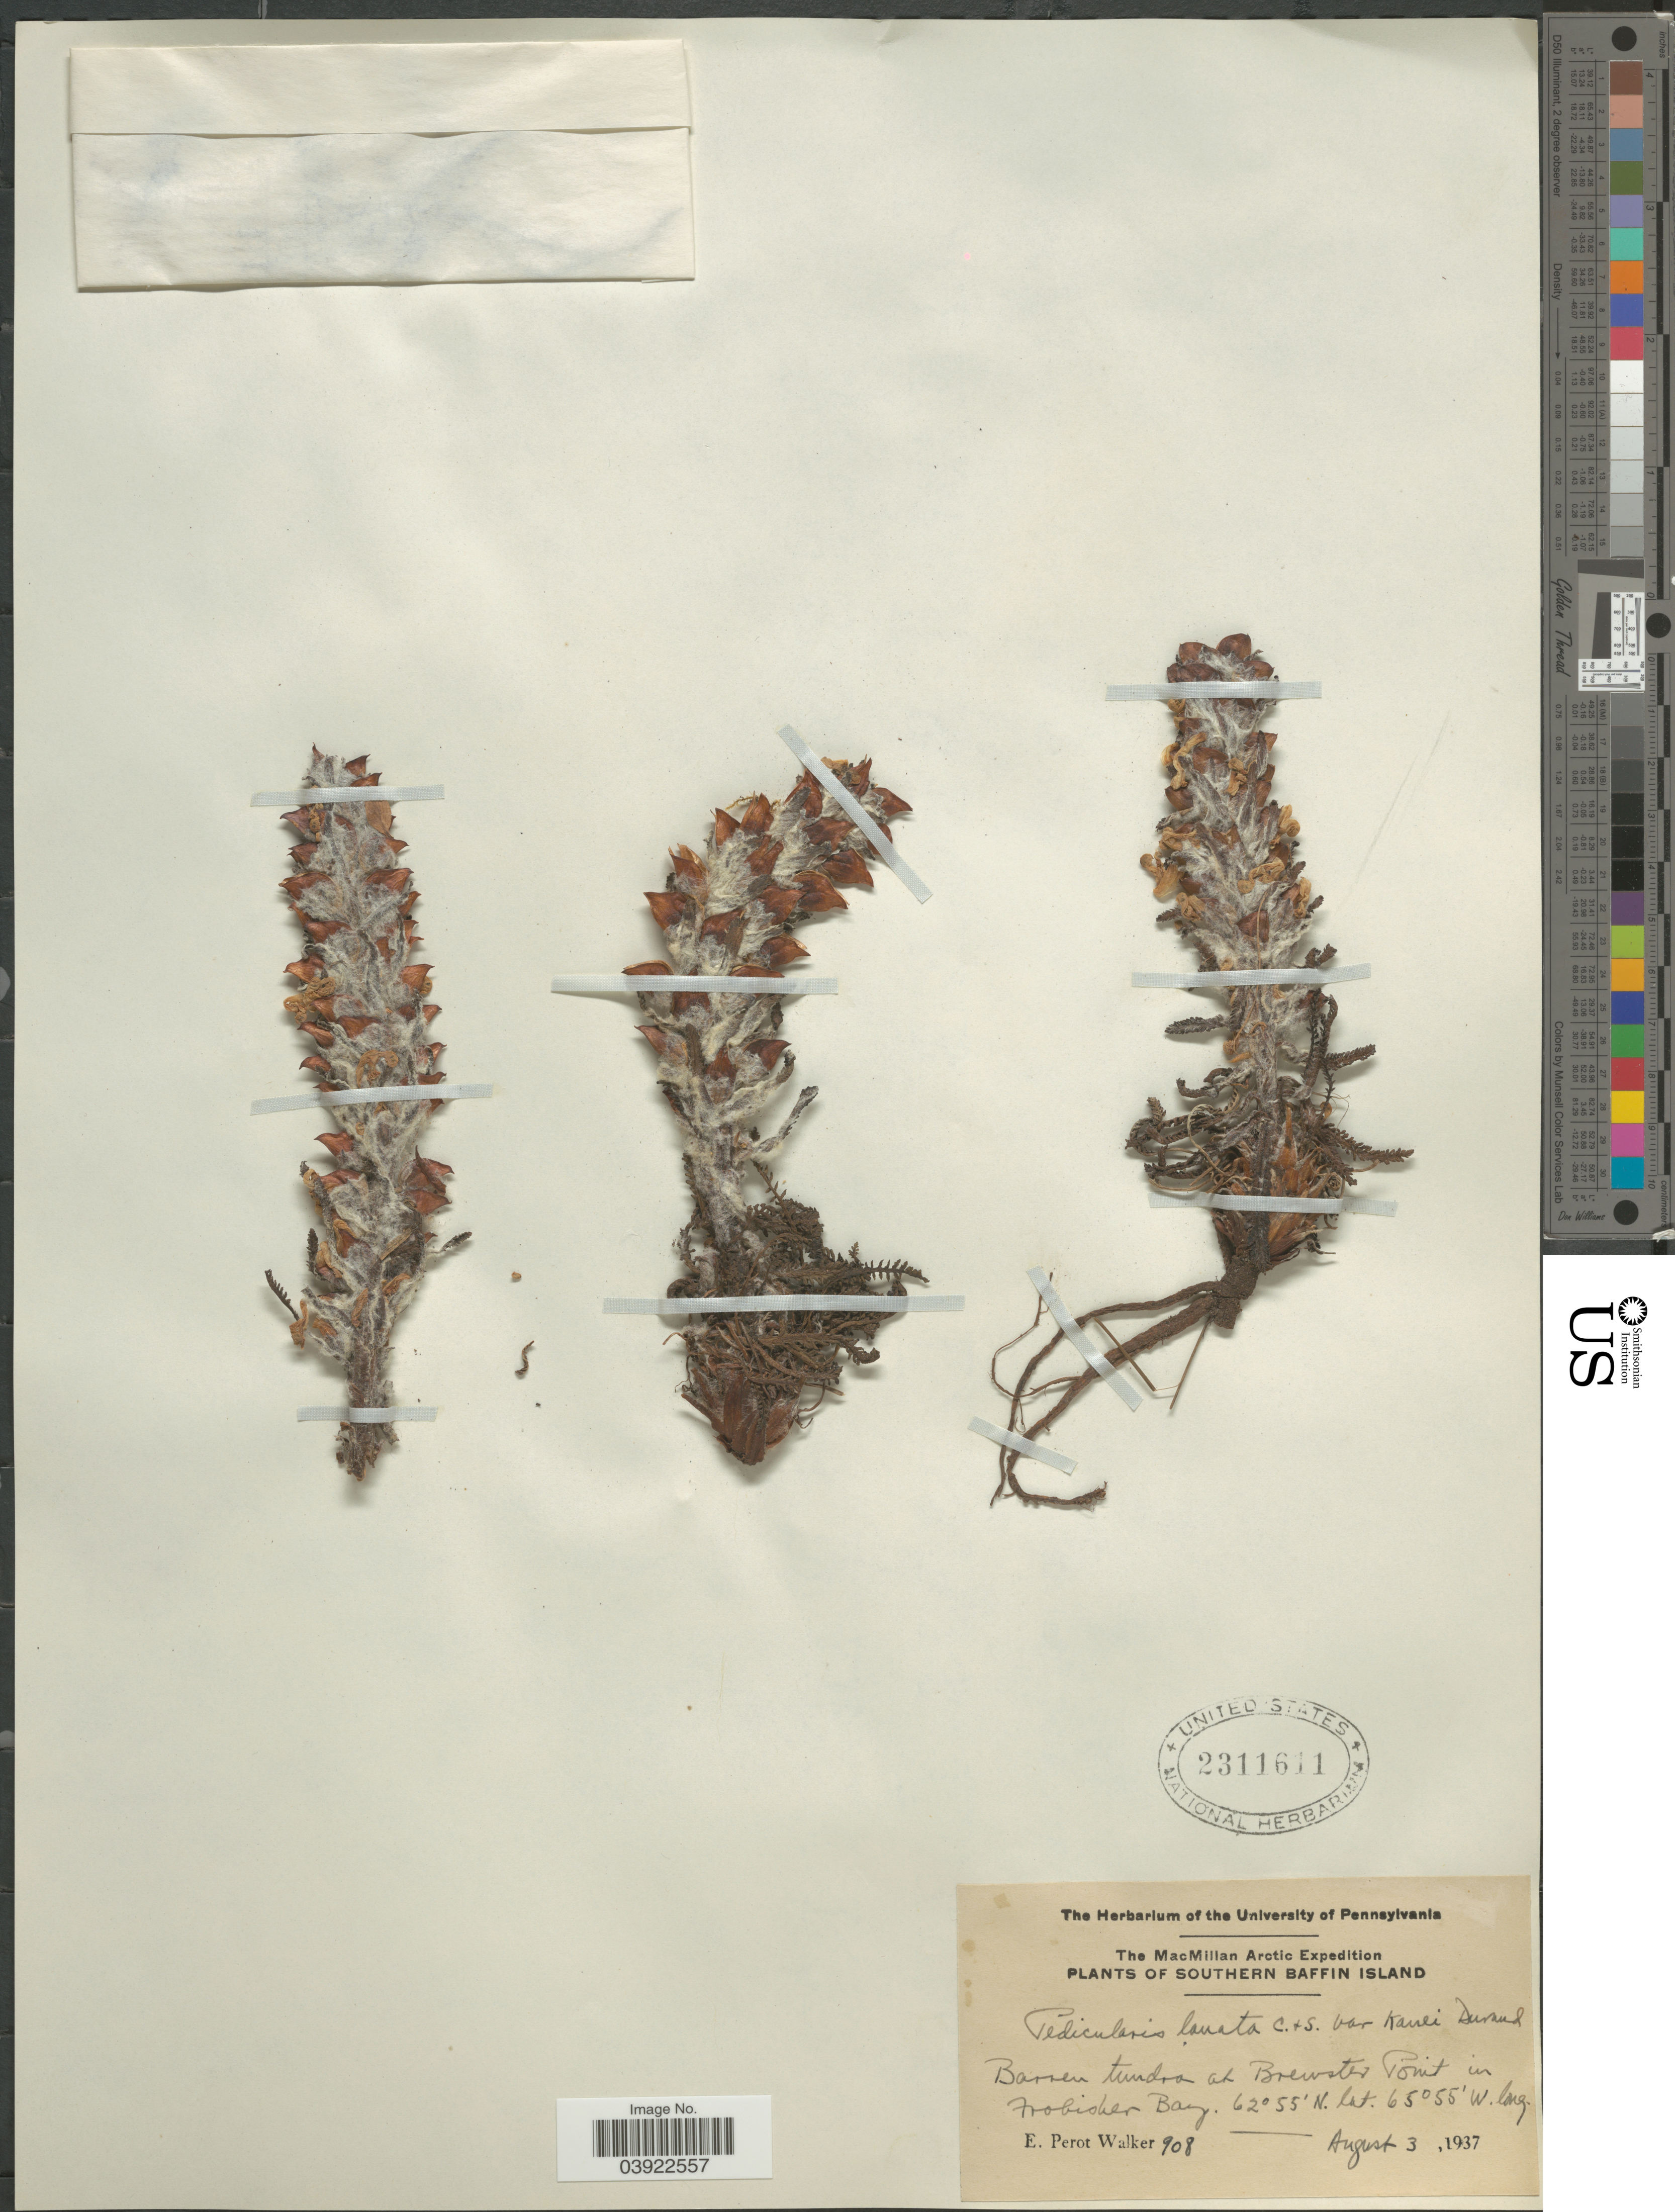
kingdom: Plantae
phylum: Tracheophyta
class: Magnoliopsida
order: Lamiales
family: Orobanchaceae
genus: Pedicularis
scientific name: Pedicularis lanata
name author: Willd. ex Cham. & Schltdl.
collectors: E. Walker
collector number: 908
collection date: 1937-08-03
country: Canada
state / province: Nunavut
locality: Southern Baffin Island. Brewster Point in Frobisher Bay.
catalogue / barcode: US 2311611